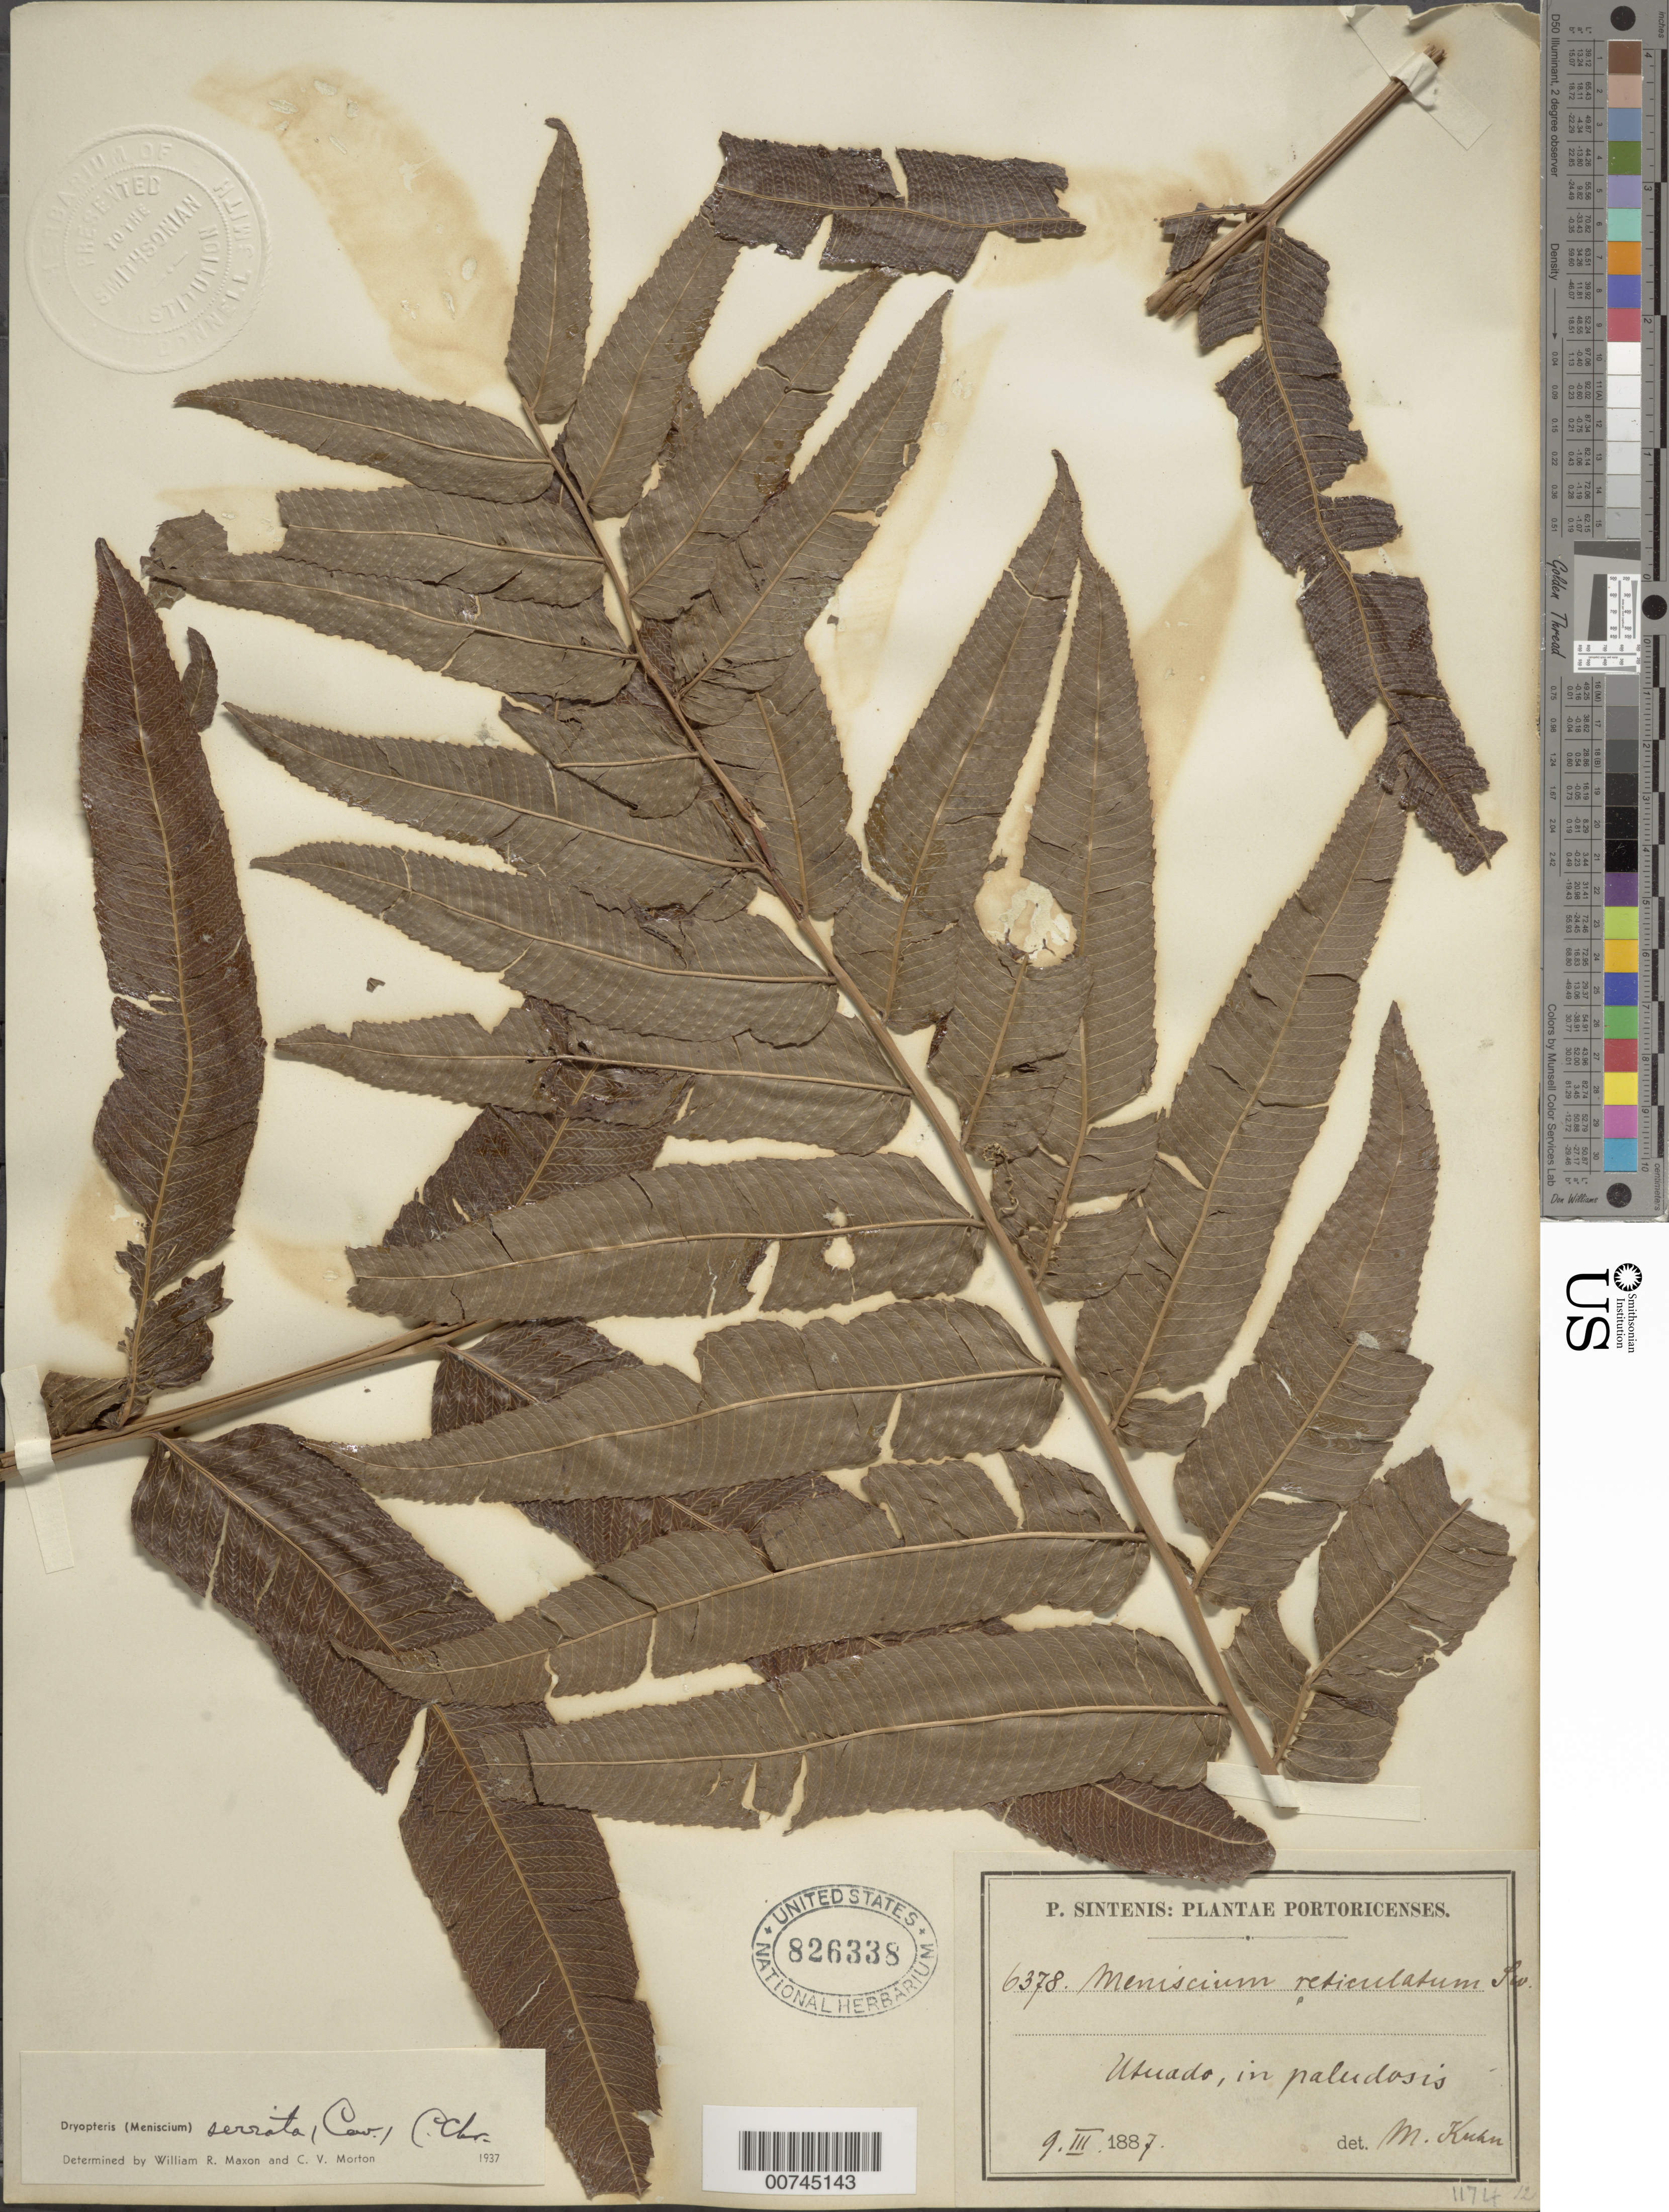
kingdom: Plantae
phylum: Tracheophyta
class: Polypodiopsida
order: Polypodiales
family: Thelypteridaceae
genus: Meniscium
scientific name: Meniscium serratum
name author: Cav.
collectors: P. Sintenis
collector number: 6378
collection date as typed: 09 Mar 1887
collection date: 1887-03-09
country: Puerto Rico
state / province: Utuado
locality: In paludosis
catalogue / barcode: US 826338